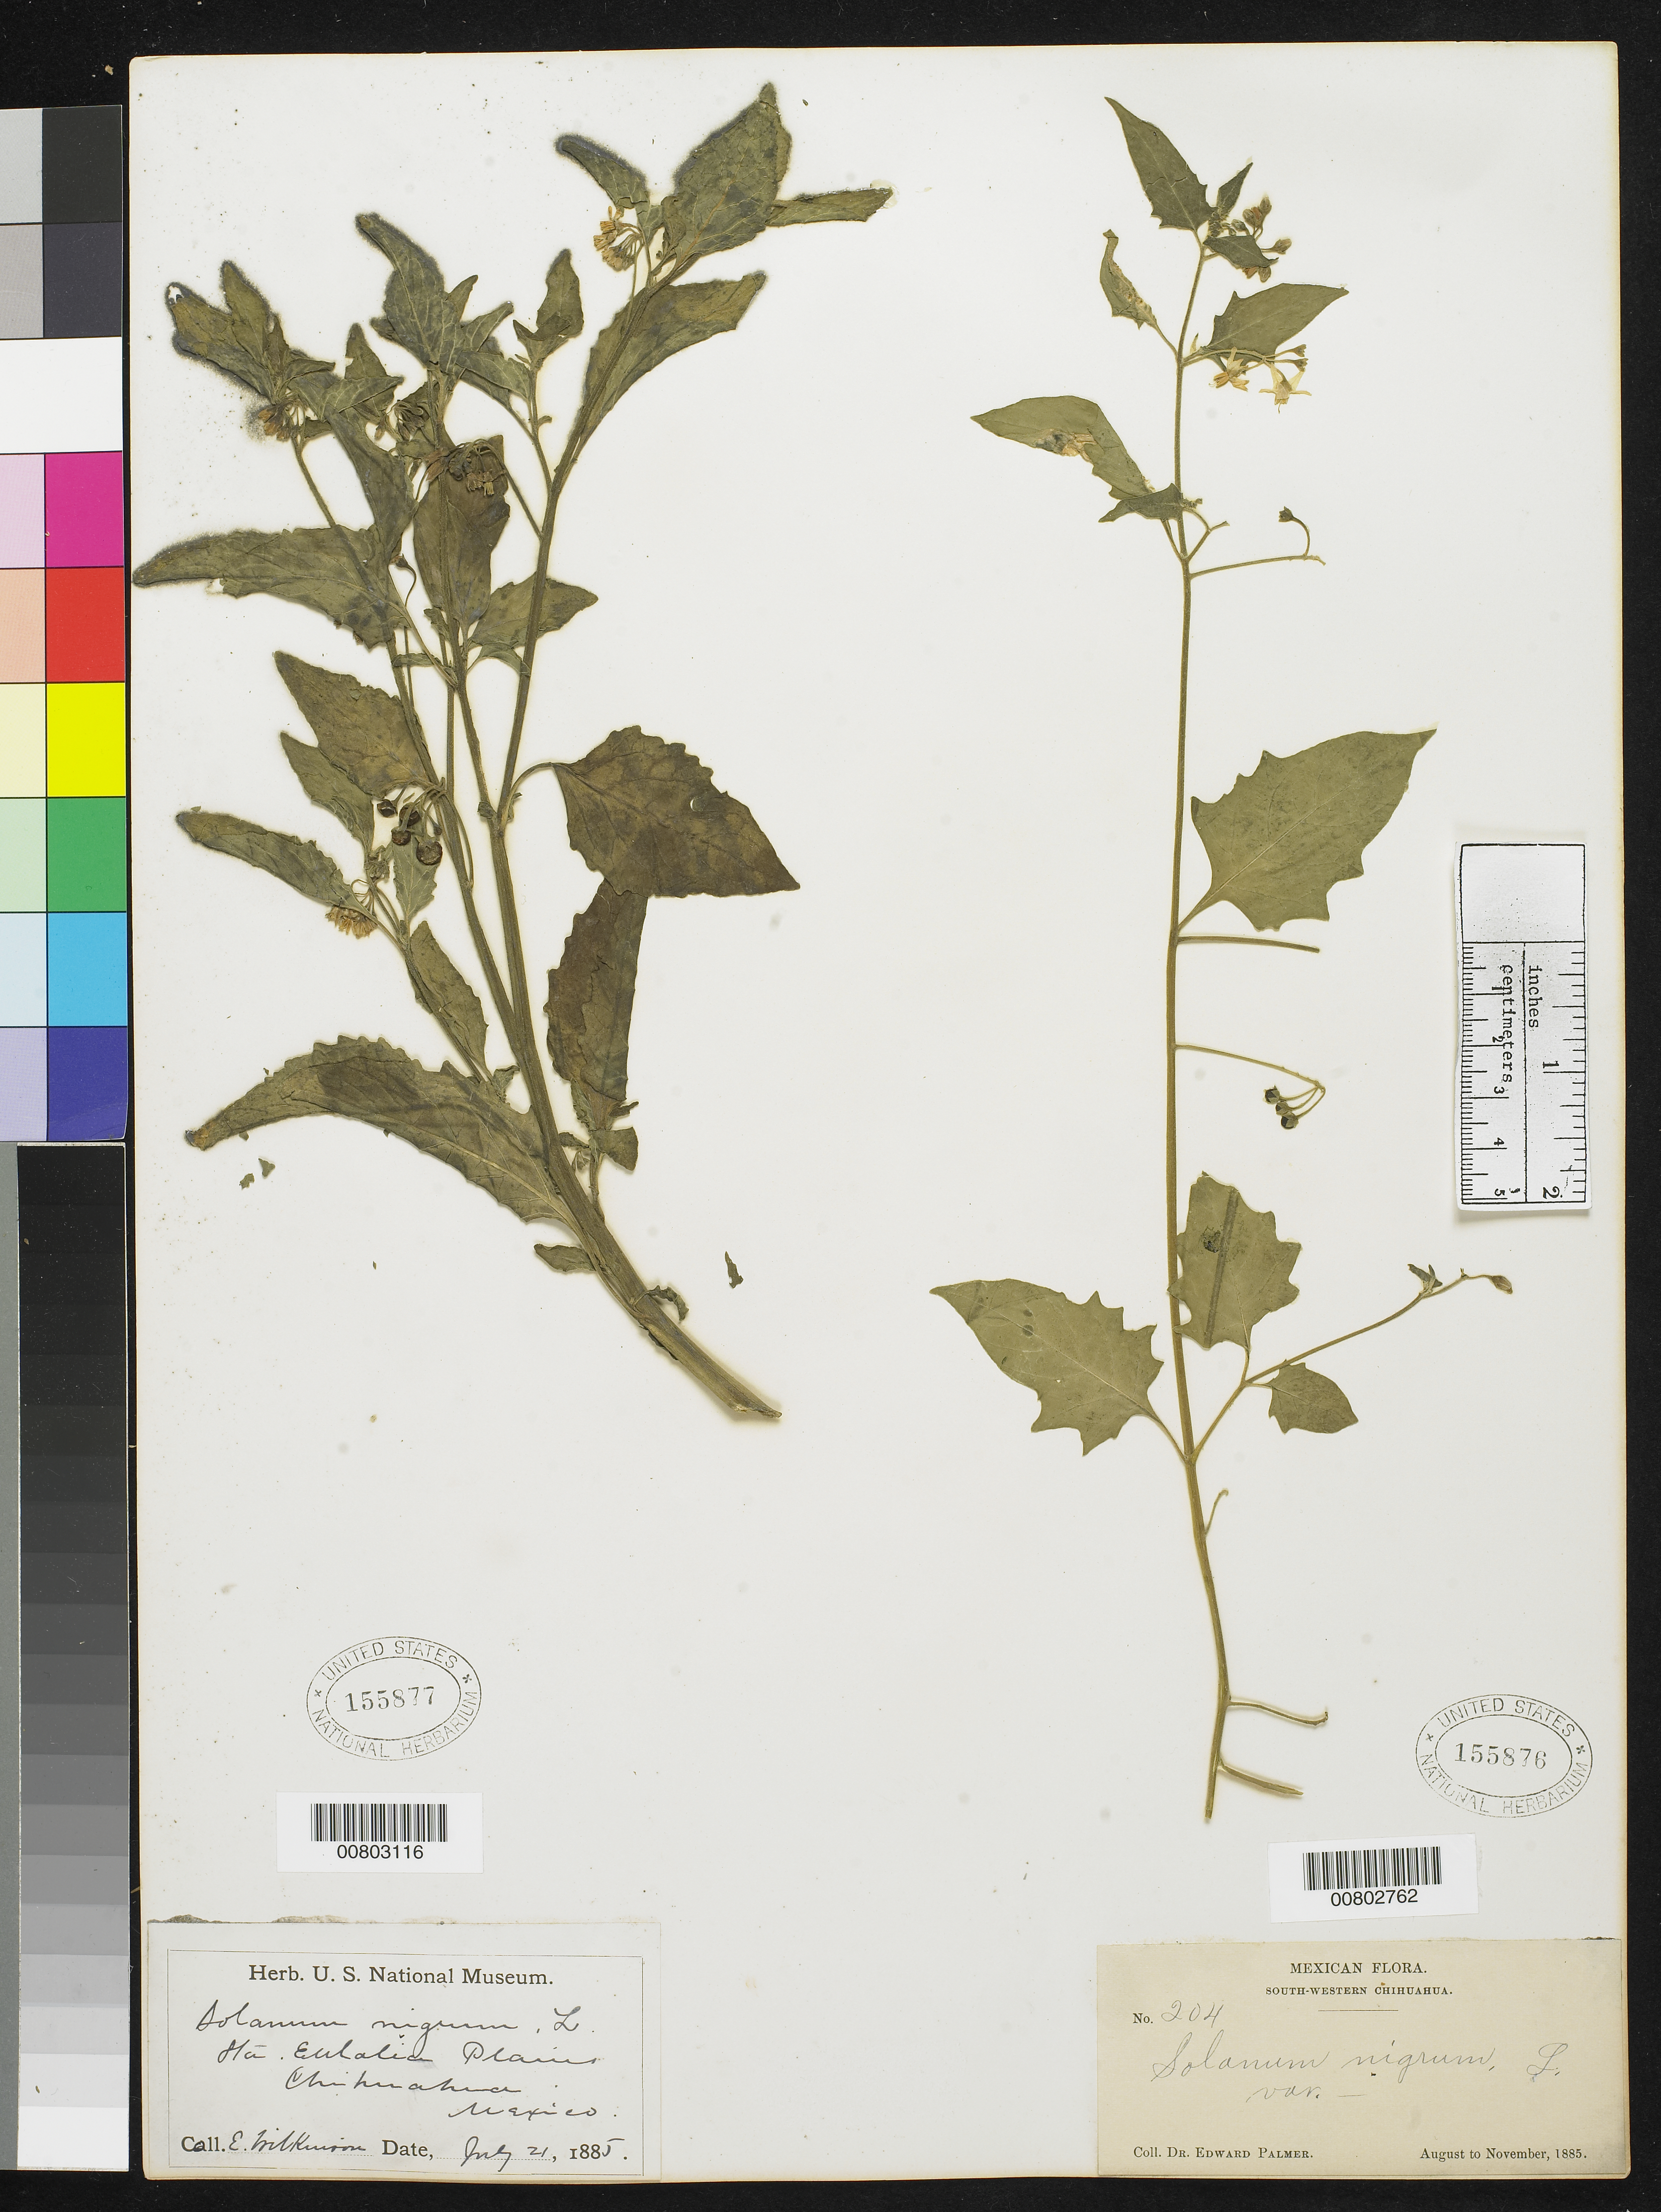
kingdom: Plantae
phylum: Tracheophyta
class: Magnoliopsida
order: Solanales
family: Solanaceae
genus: Solanum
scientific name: Solanum douglasii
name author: Dunal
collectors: E. Wilkinson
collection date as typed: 21 Jul 1885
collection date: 1885-07-21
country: Mexico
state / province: Chihuahua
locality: Santa Eulalia plains, Chihuahua.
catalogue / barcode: US 155877